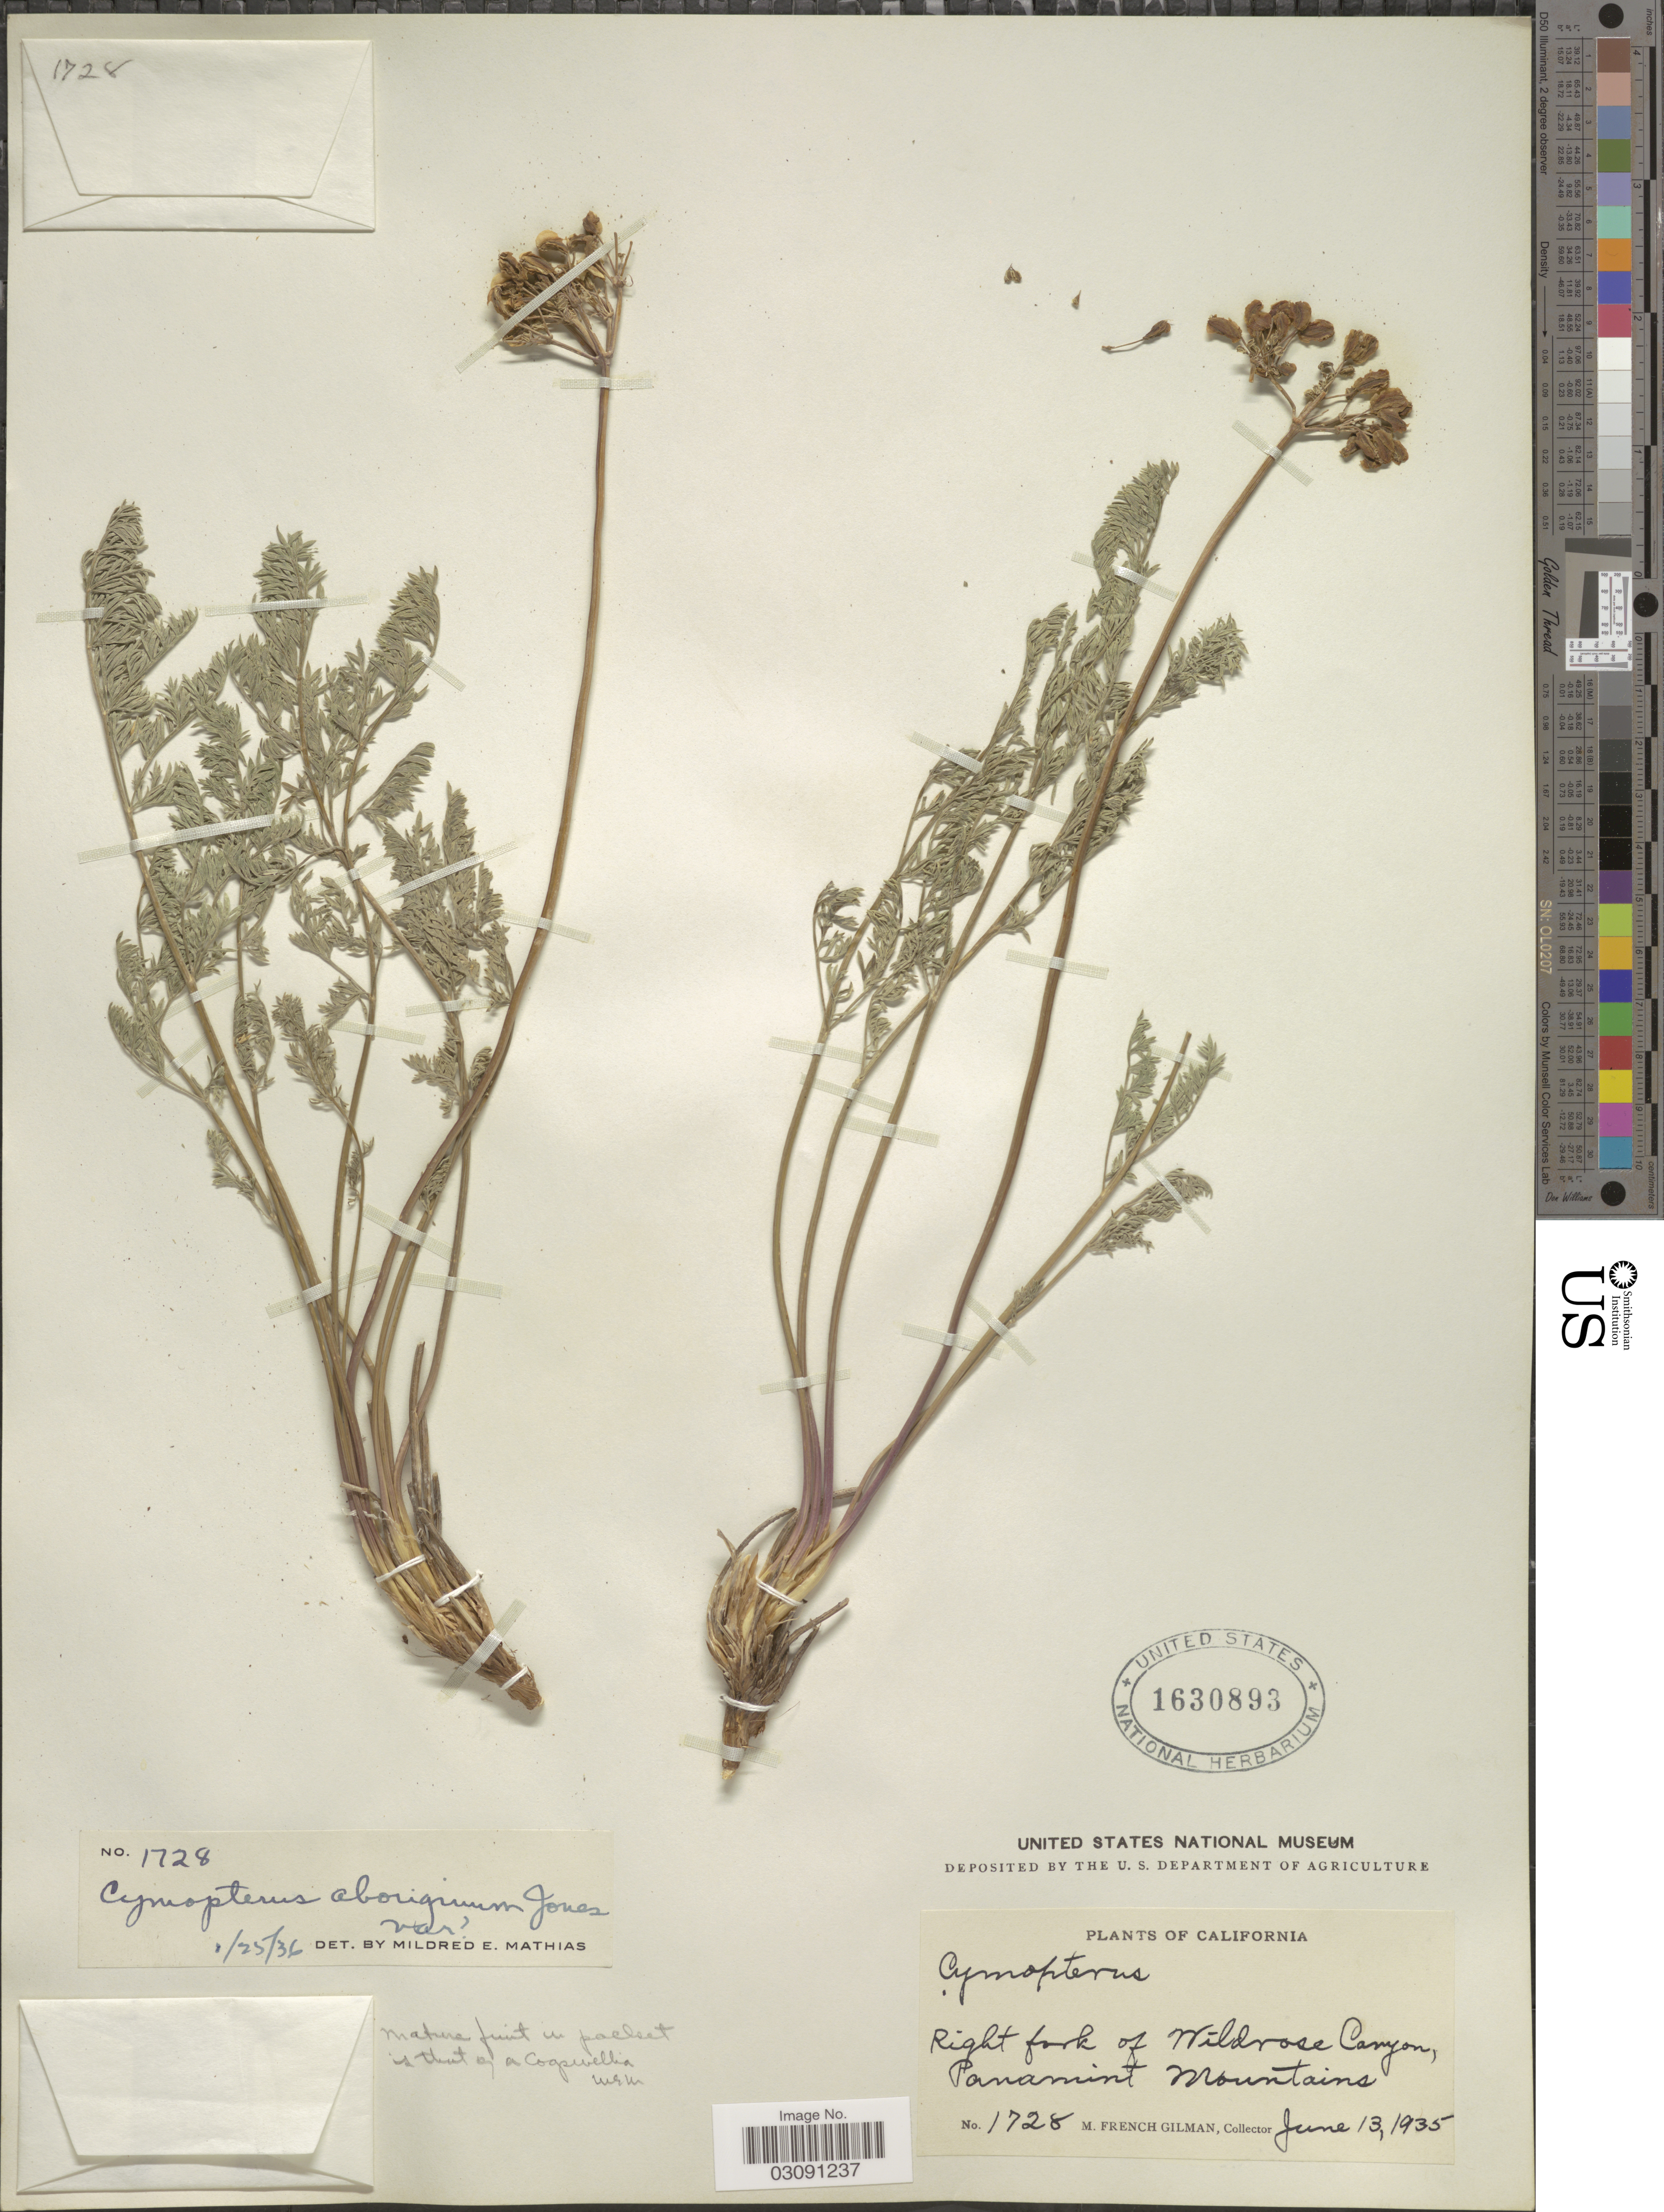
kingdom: Plantae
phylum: Tracheophyta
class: Magnoliopsida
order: Apiales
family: Apiaceae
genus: Cymopterus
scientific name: Cymopterus aboriginum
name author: M.E. Jones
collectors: M. F. Gilman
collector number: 1728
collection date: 1935-06-13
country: United States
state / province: California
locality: Right fork of Wildrose Canyon, Panamint Mountains.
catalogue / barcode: US 1630893